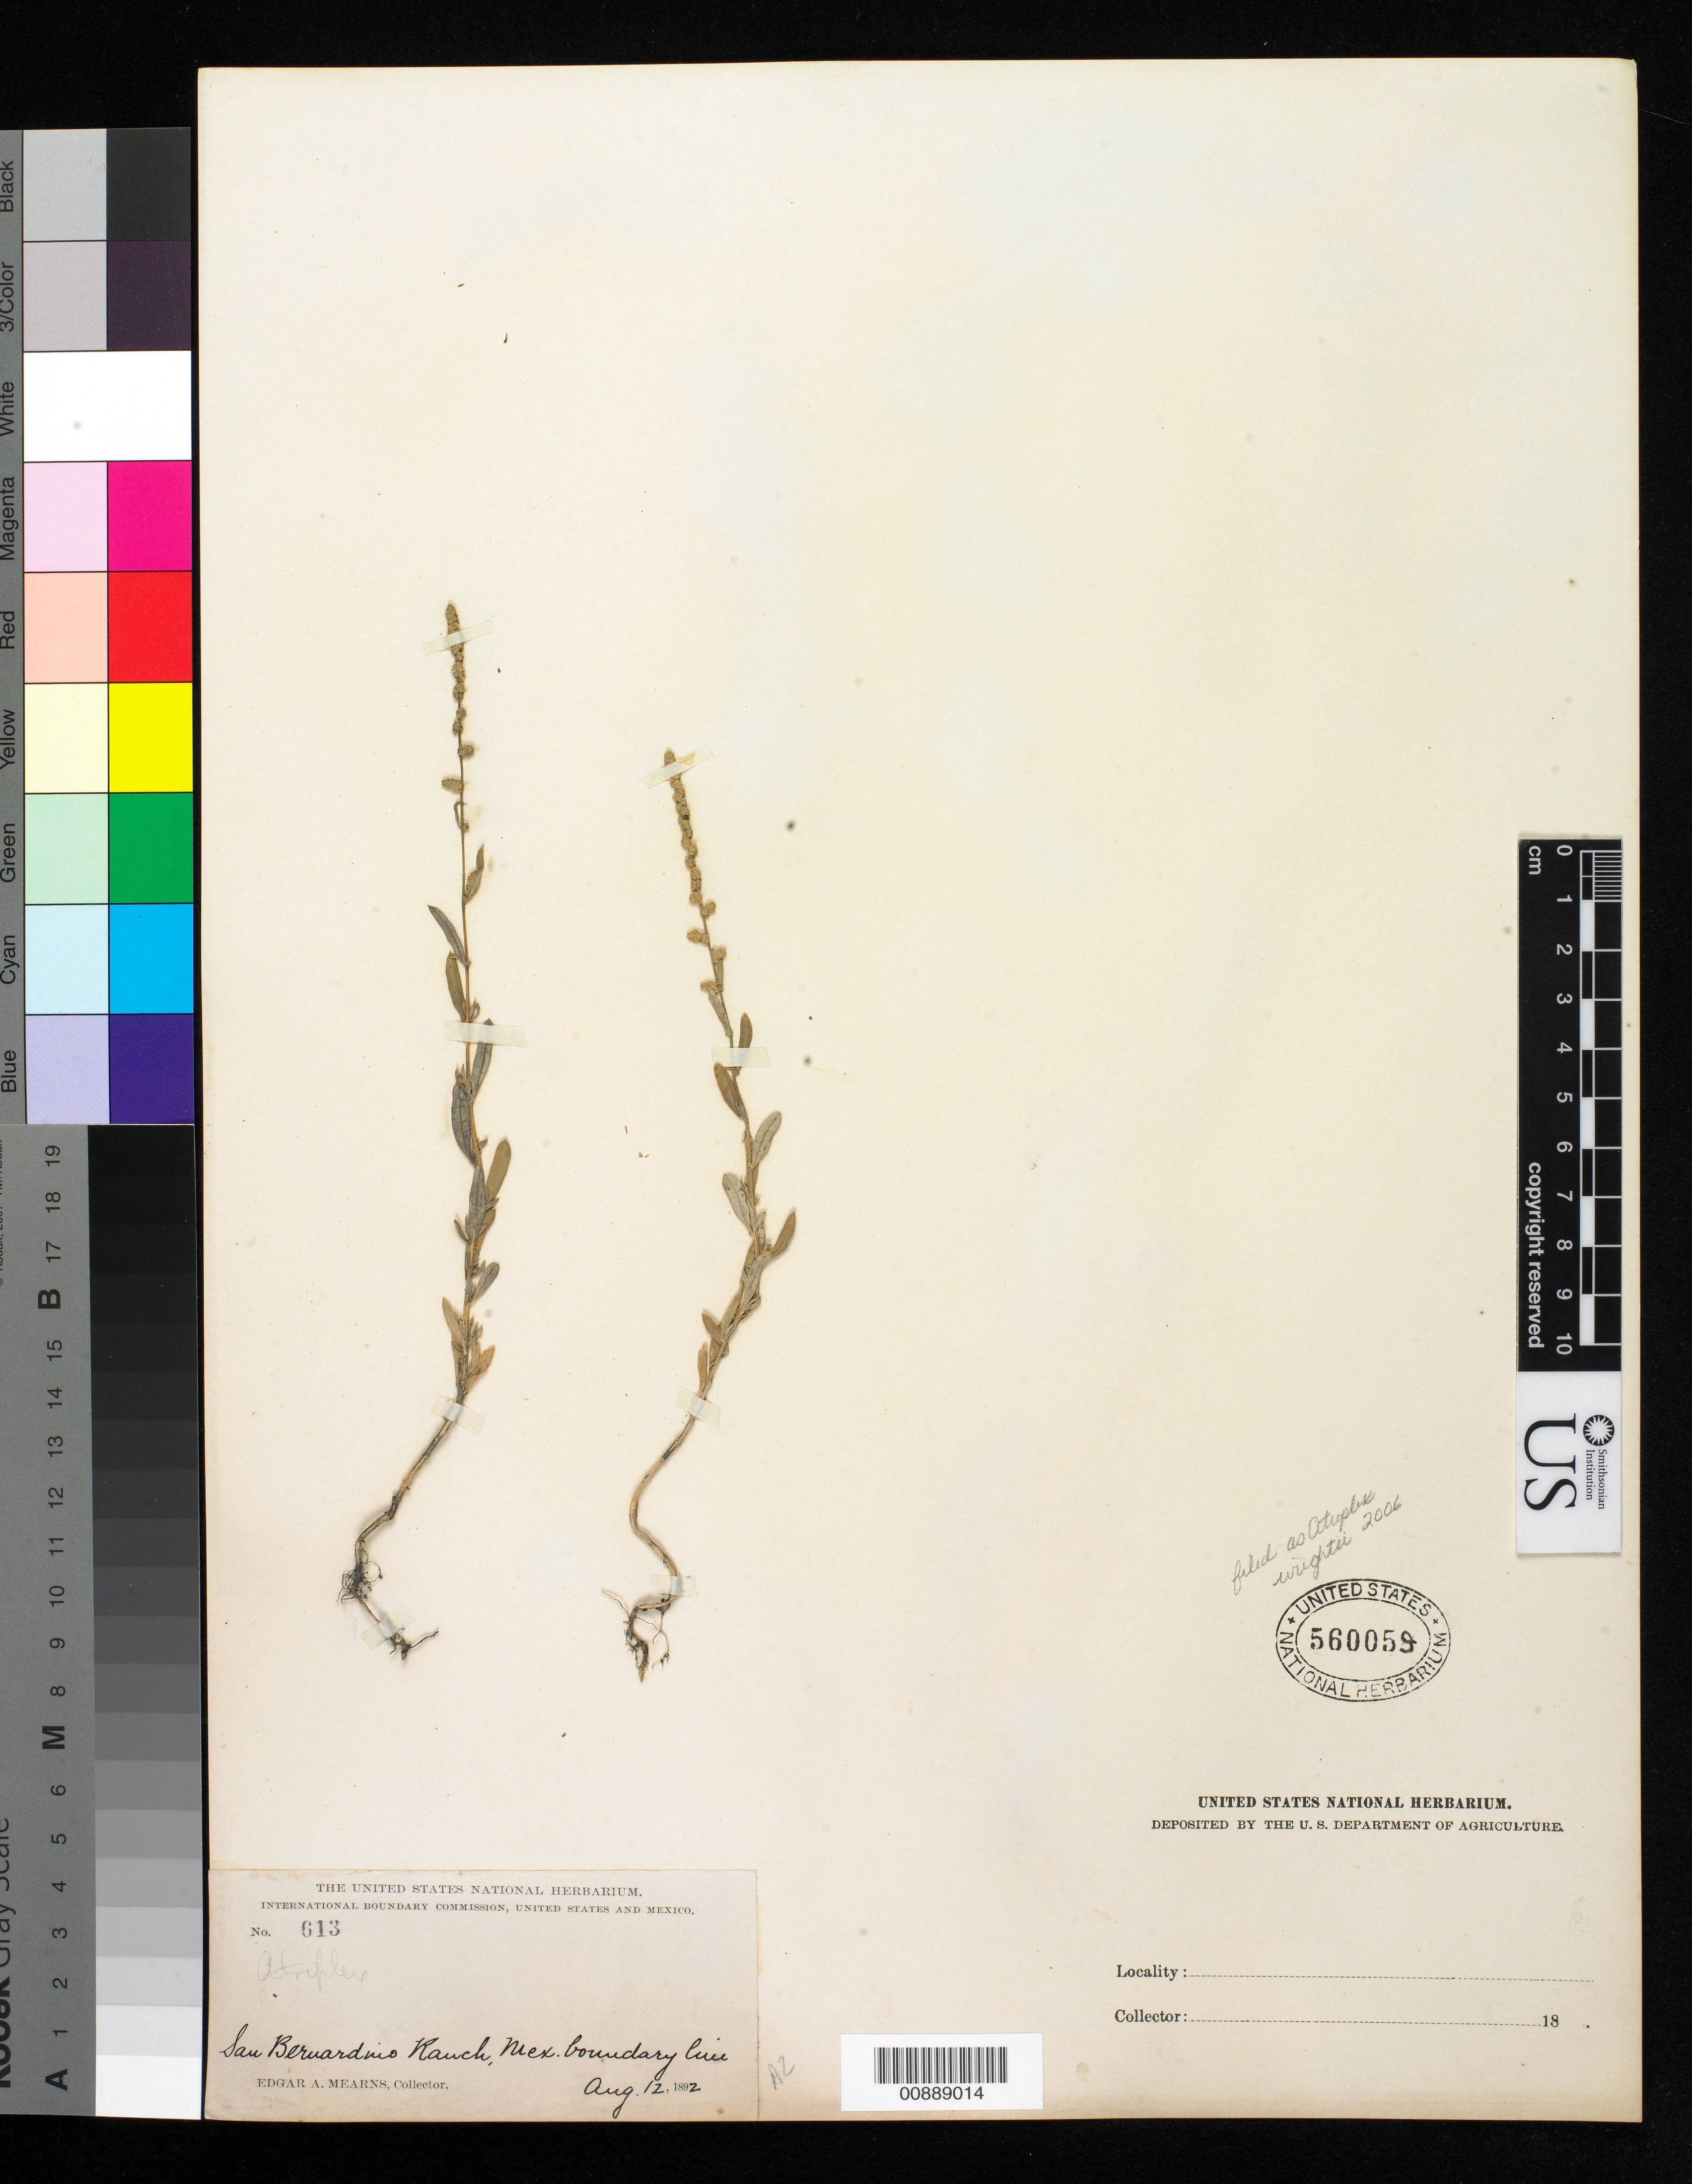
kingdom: Plantae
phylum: Tracheophyta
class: Magnoliopsida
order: Caryophyllales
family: Amaranthaceae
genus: Atriplex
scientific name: Atriplex wrightii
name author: S. Watson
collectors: E. A. Mearns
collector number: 613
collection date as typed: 12 Aug 1892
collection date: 1892-08-12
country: United States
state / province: Arizona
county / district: Cochise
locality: San Bernardino Ranch, Mexican Boundary Line.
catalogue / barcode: US 560059